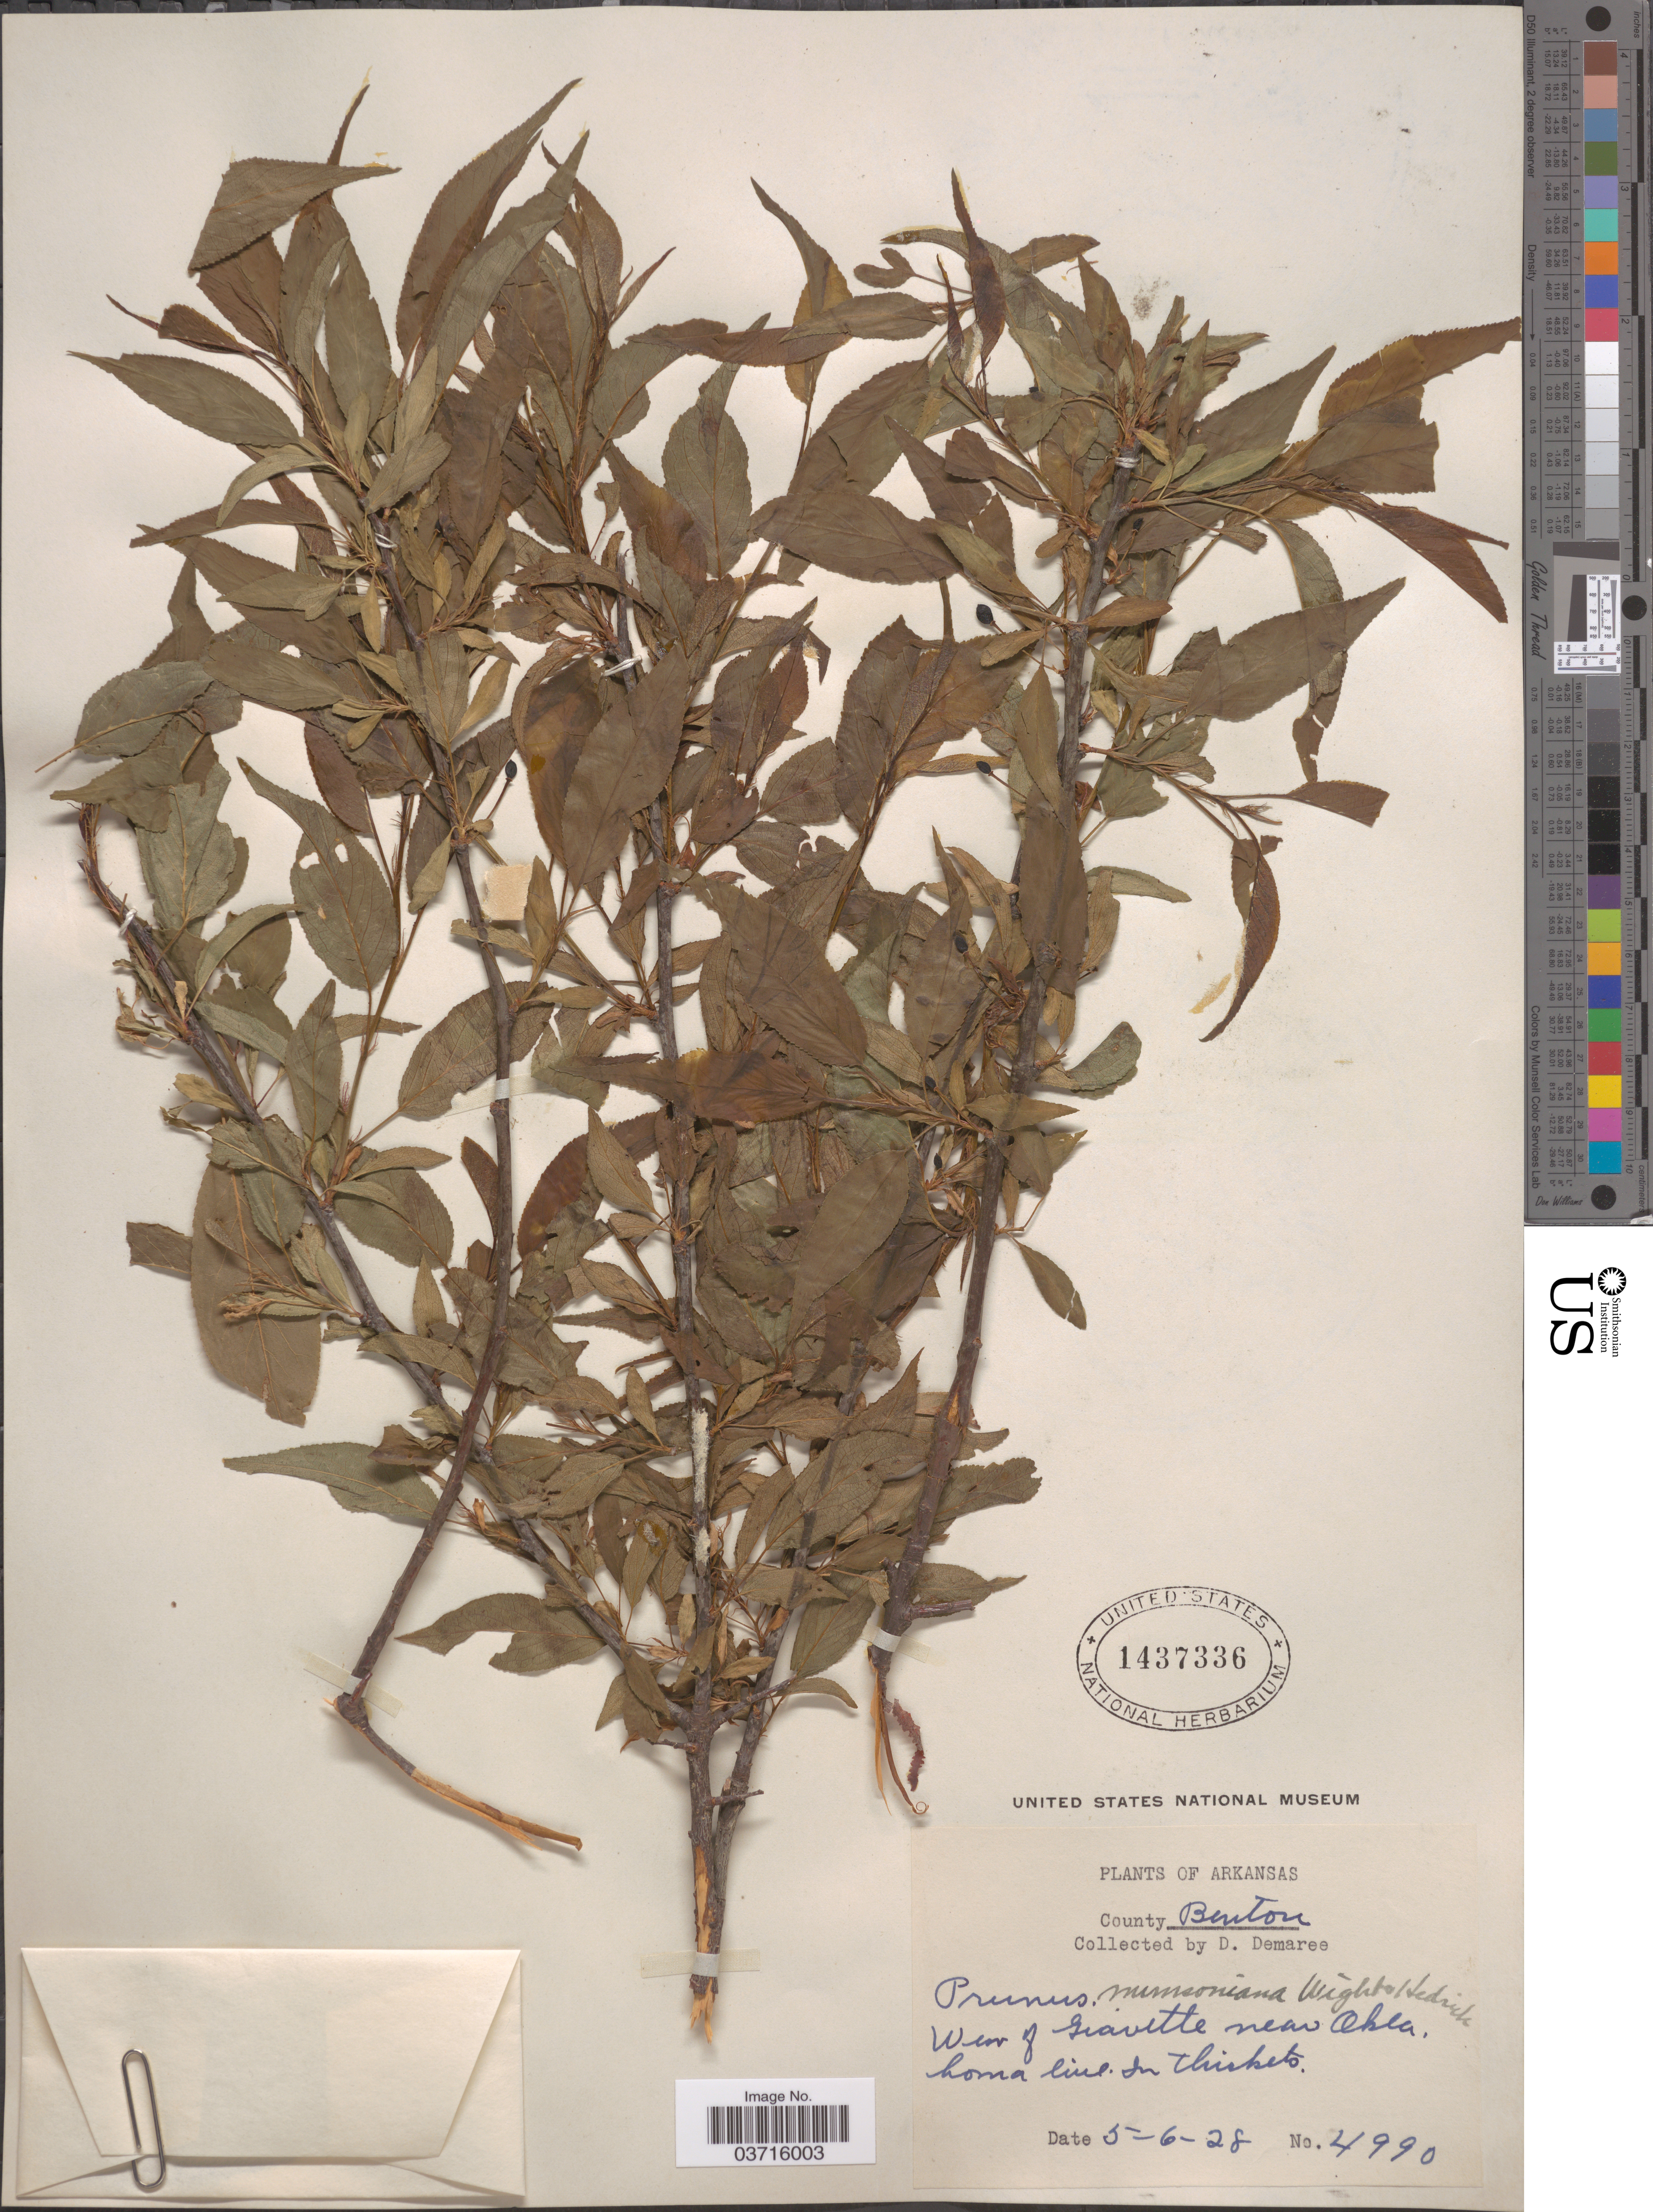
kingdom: Plantae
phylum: Tracheophyta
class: Magnoliopsida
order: Rosales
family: Rosaceae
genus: Prunus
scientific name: Prunus munsoniana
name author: W. Wight & Hedrick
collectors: D. Demaree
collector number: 4990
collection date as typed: Transcribed d/m/y: 6/5/28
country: United States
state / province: Arkansas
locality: County Benton. West of Gravette near Oklahoma line.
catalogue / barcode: US 1437336